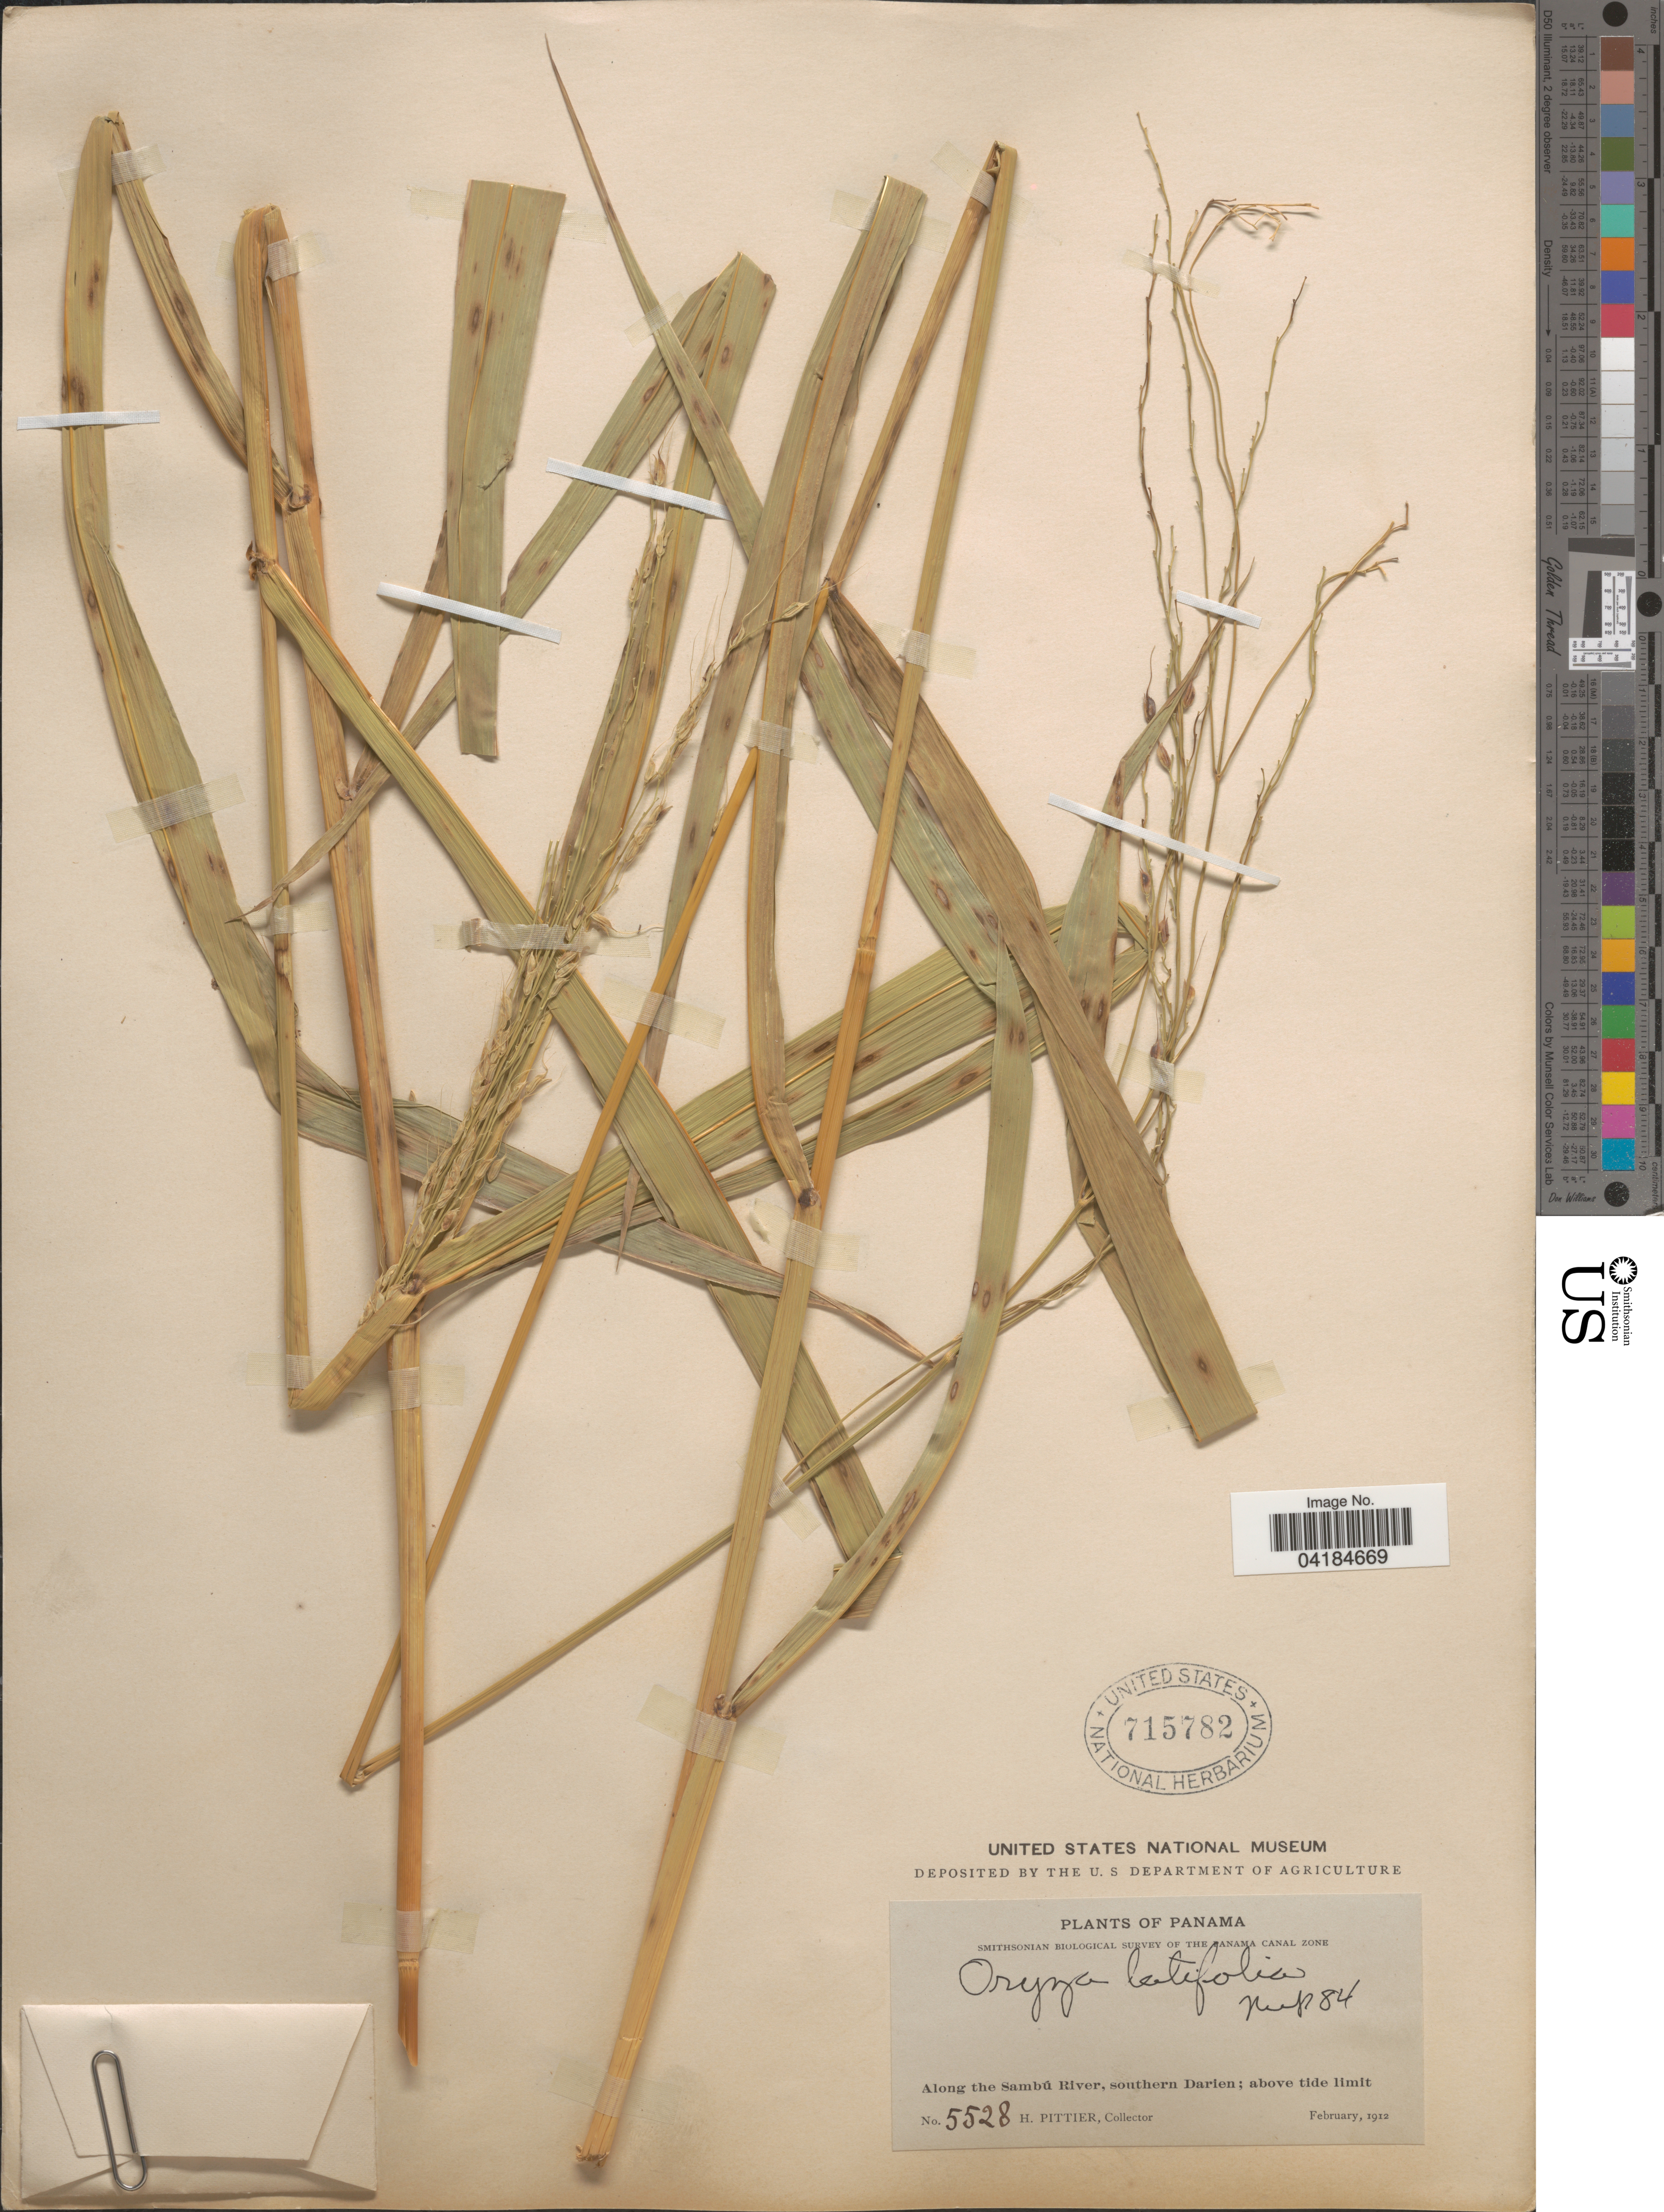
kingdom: Plantae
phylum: Tracheophyta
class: Liliopsida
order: Poales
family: Poaceae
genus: Oryza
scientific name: Oryza latifolia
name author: Desv.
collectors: H. F. Pittier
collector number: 5528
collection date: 1912-02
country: Panama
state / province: Darien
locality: Smithsonian Biological Survey of The Panama Canal Zone. Along the Sambú River, southern Darien.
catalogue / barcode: US 715782